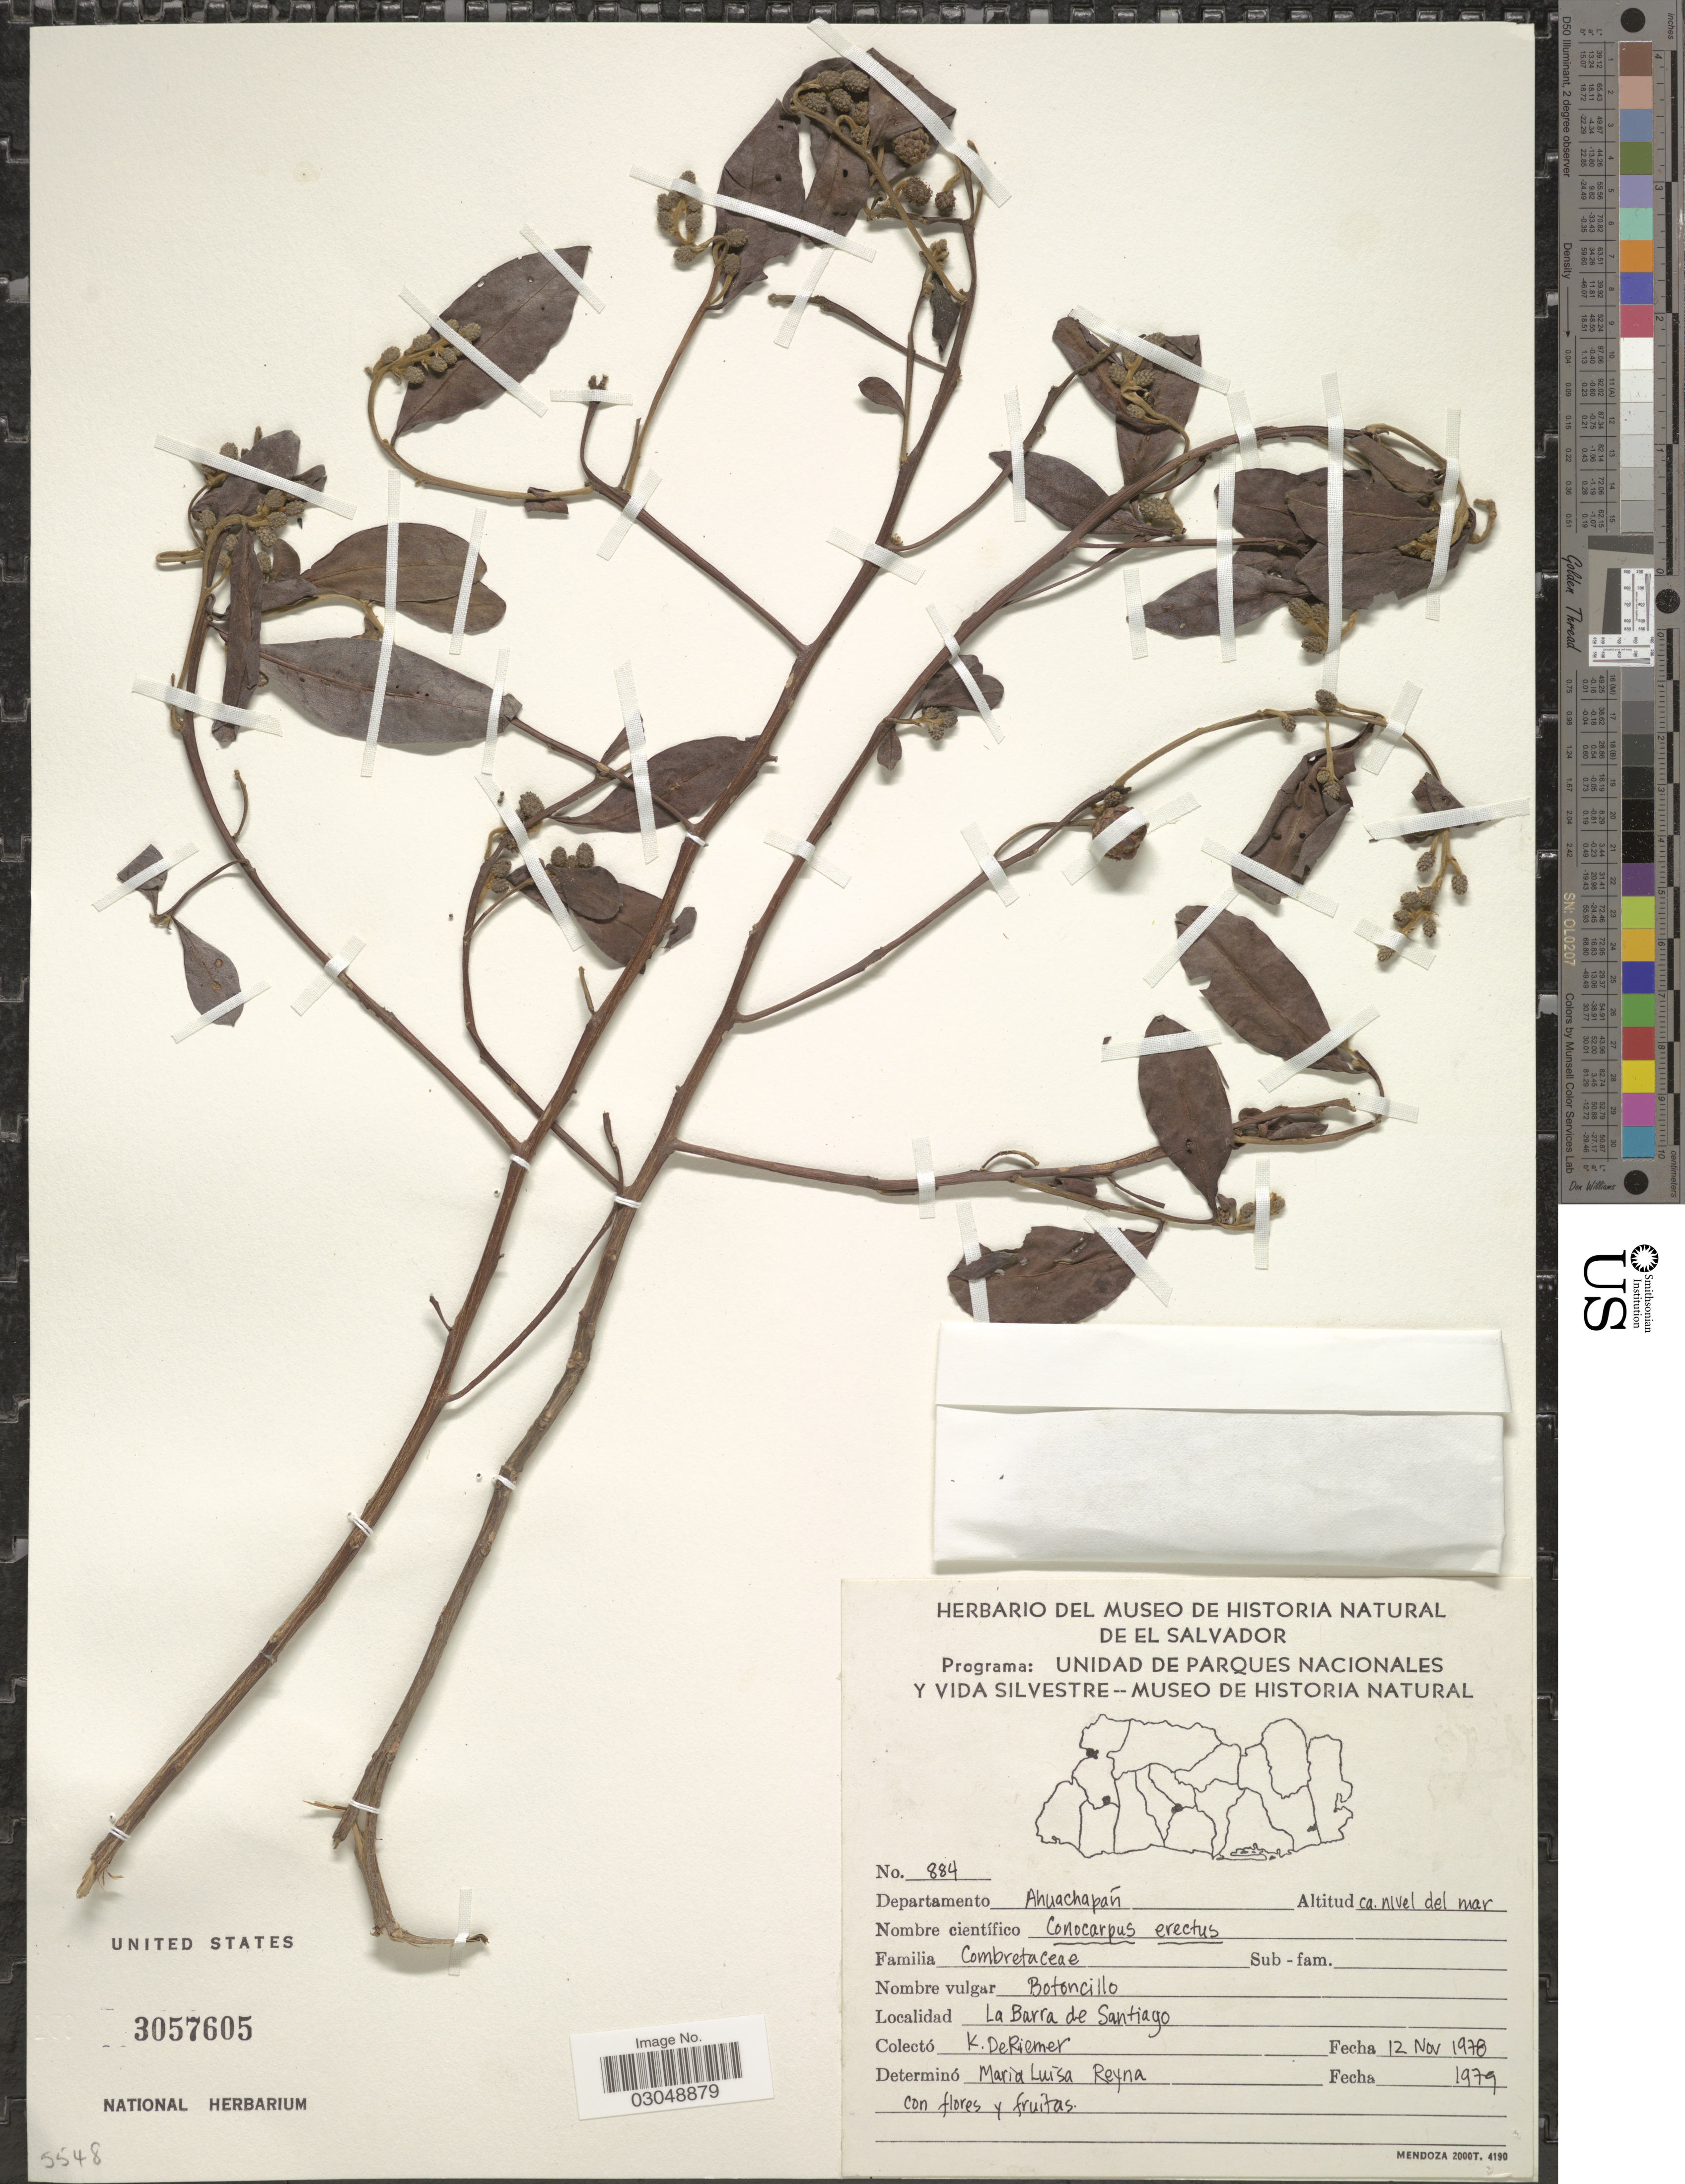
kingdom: Plantae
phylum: Tracheophyta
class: Magnoliopsida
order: Myrtales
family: Combretaceae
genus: Conocarpus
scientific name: Conocarpus erectus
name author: L.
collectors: K. DeRiemer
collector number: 884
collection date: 1978-11-12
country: El Salvador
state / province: Ahuachapan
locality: Departamento Ahuachapán. La Barra de Santiago.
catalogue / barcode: US 3057605